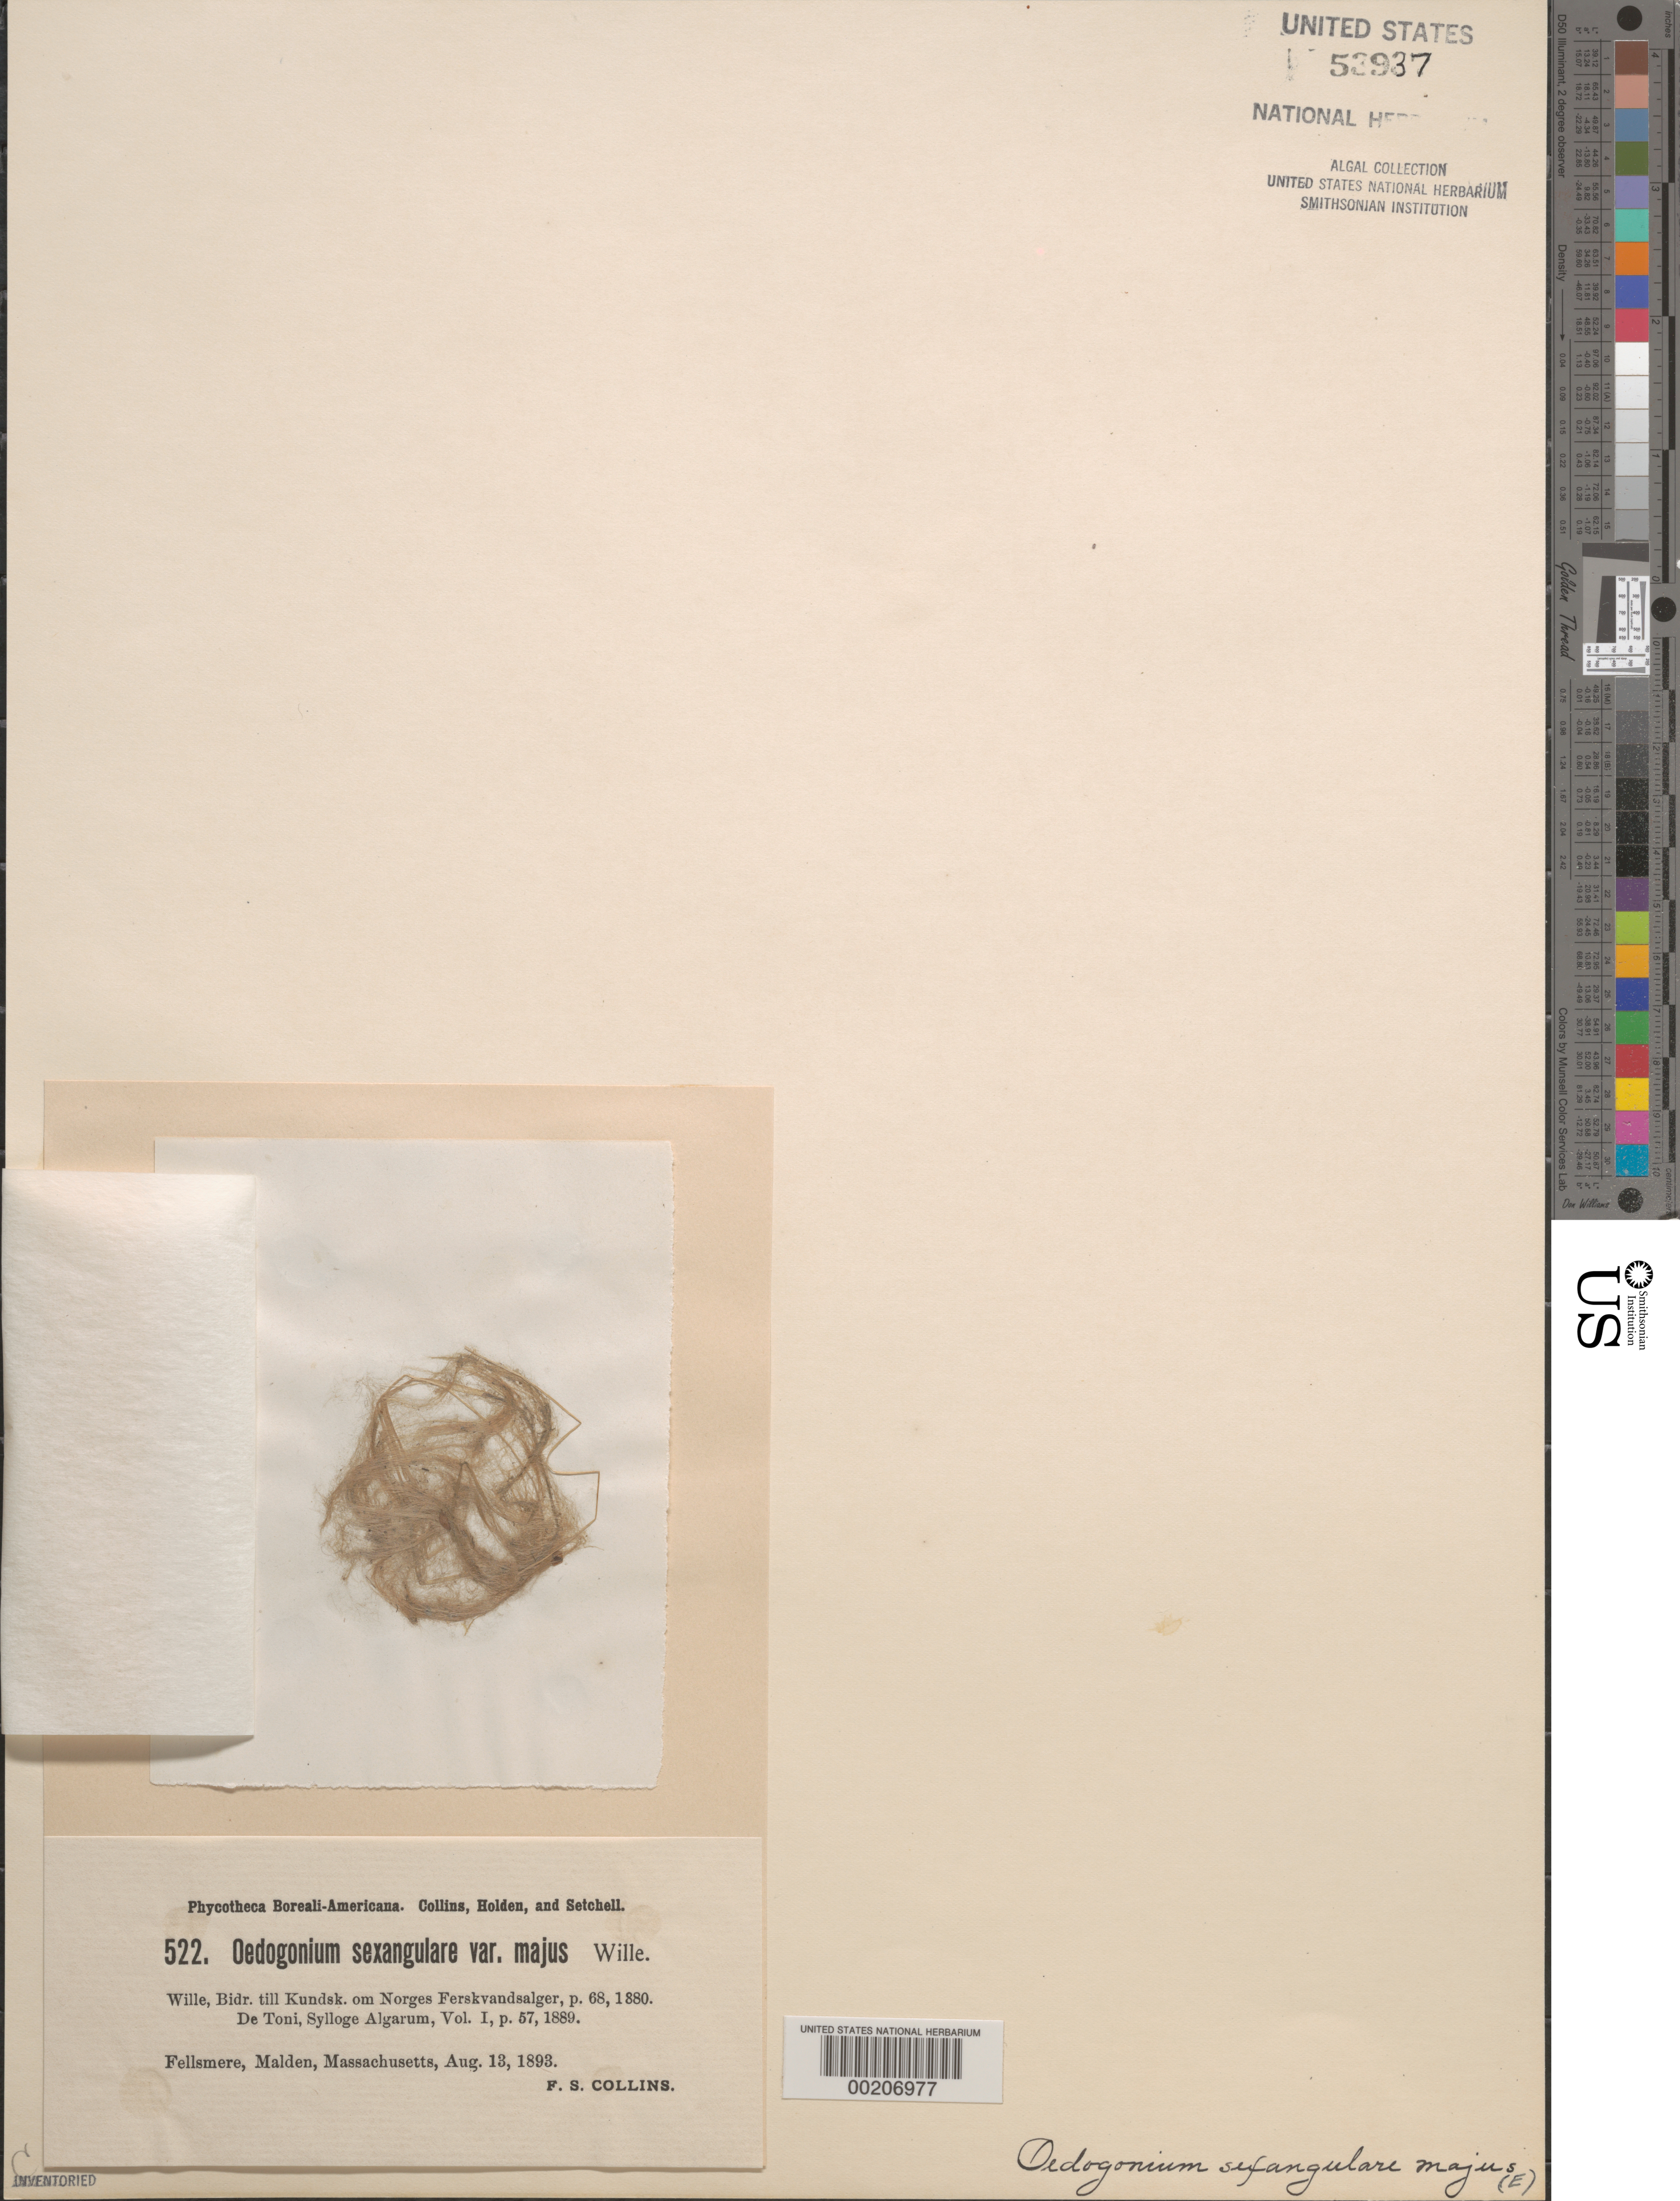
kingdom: Plantae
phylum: Chlorophyta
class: Chlorophyceae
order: Oedogoniales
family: Oedogoniaceae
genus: Oedogonium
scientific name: Oedogonium sexangulare var. majus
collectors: F. Collins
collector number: PB-A 522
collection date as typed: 13 Aug 1893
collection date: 1893-08-13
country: United States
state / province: Massachusetts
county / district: Middlesex County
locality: Malden, Felsmere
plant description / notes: Collins, Holden & Setchell, Phycotheca Boreali-Americana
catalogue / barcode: US 53937